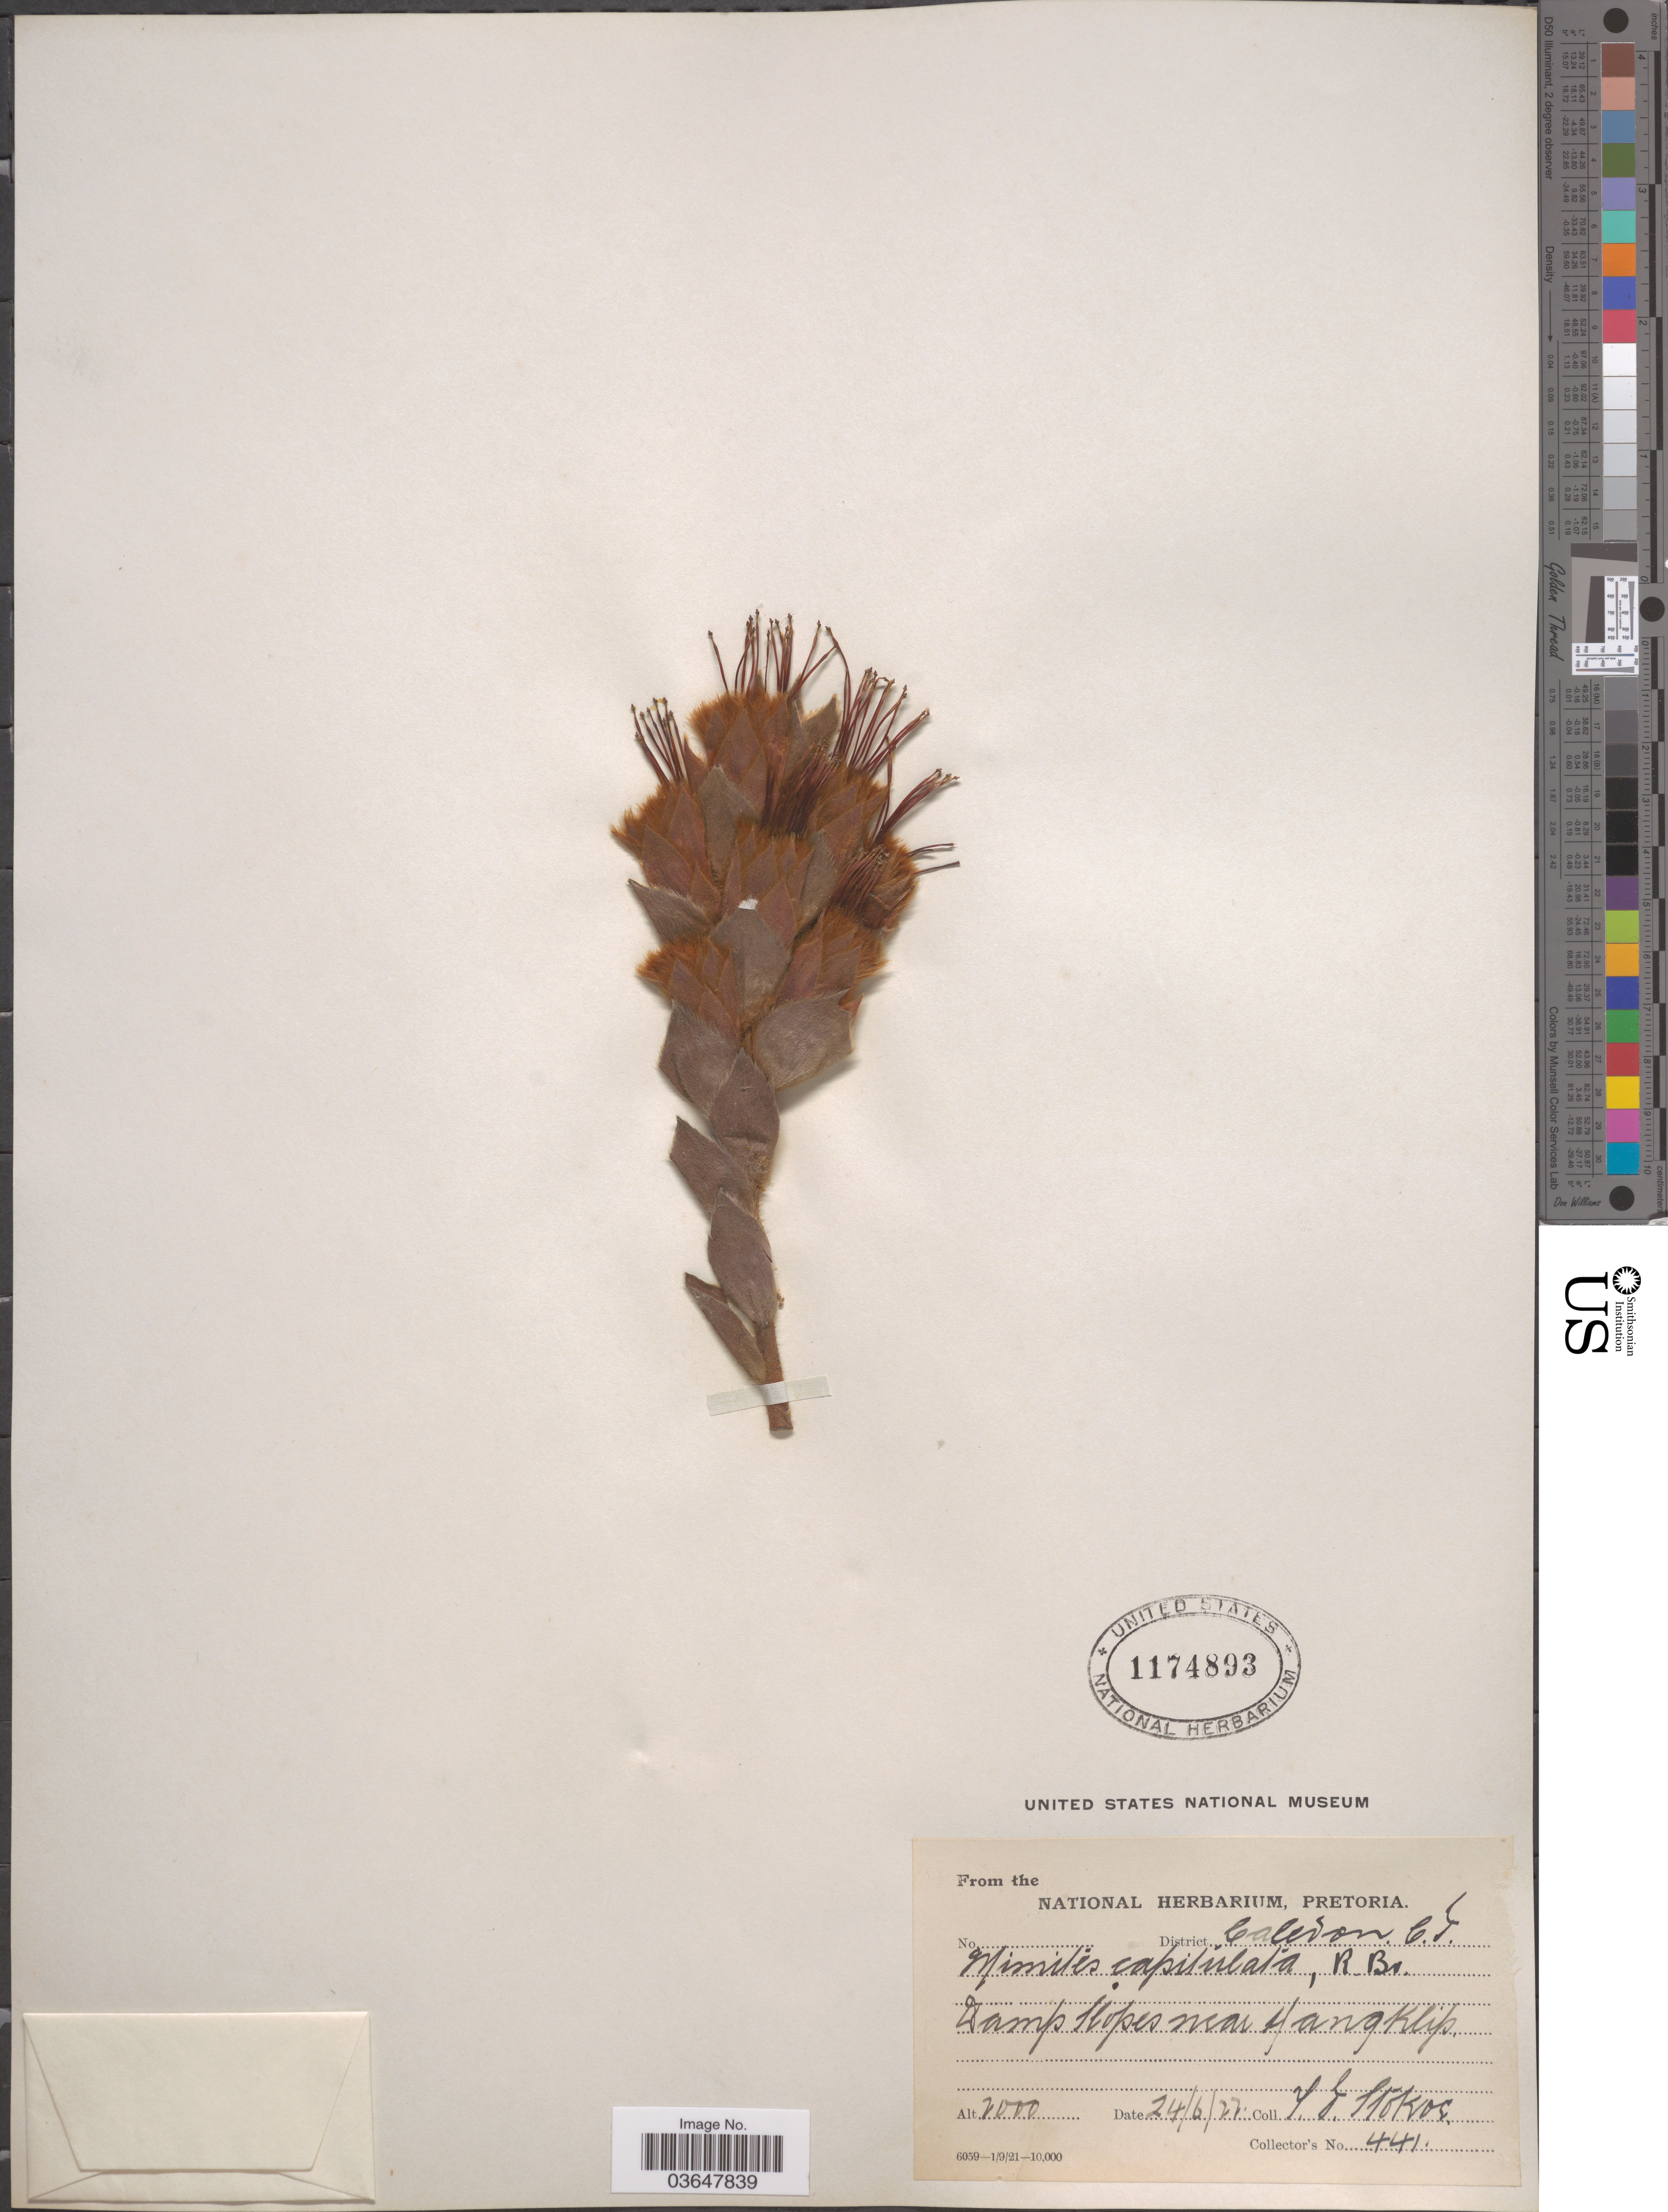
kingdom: Plantae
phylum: Tracheophyta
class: Magnoliopsida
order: Proteales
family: Proteaceae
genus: Mimetes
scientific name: Mimetes capitulata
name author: R. Br.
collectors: T. Stokoe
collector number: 441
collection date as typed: Transcribed d/m/y: 24/6/27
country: South Africa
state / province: Western Cape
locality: District Caledon. Damp slopes near YangKlip.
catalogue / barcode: US 1174893